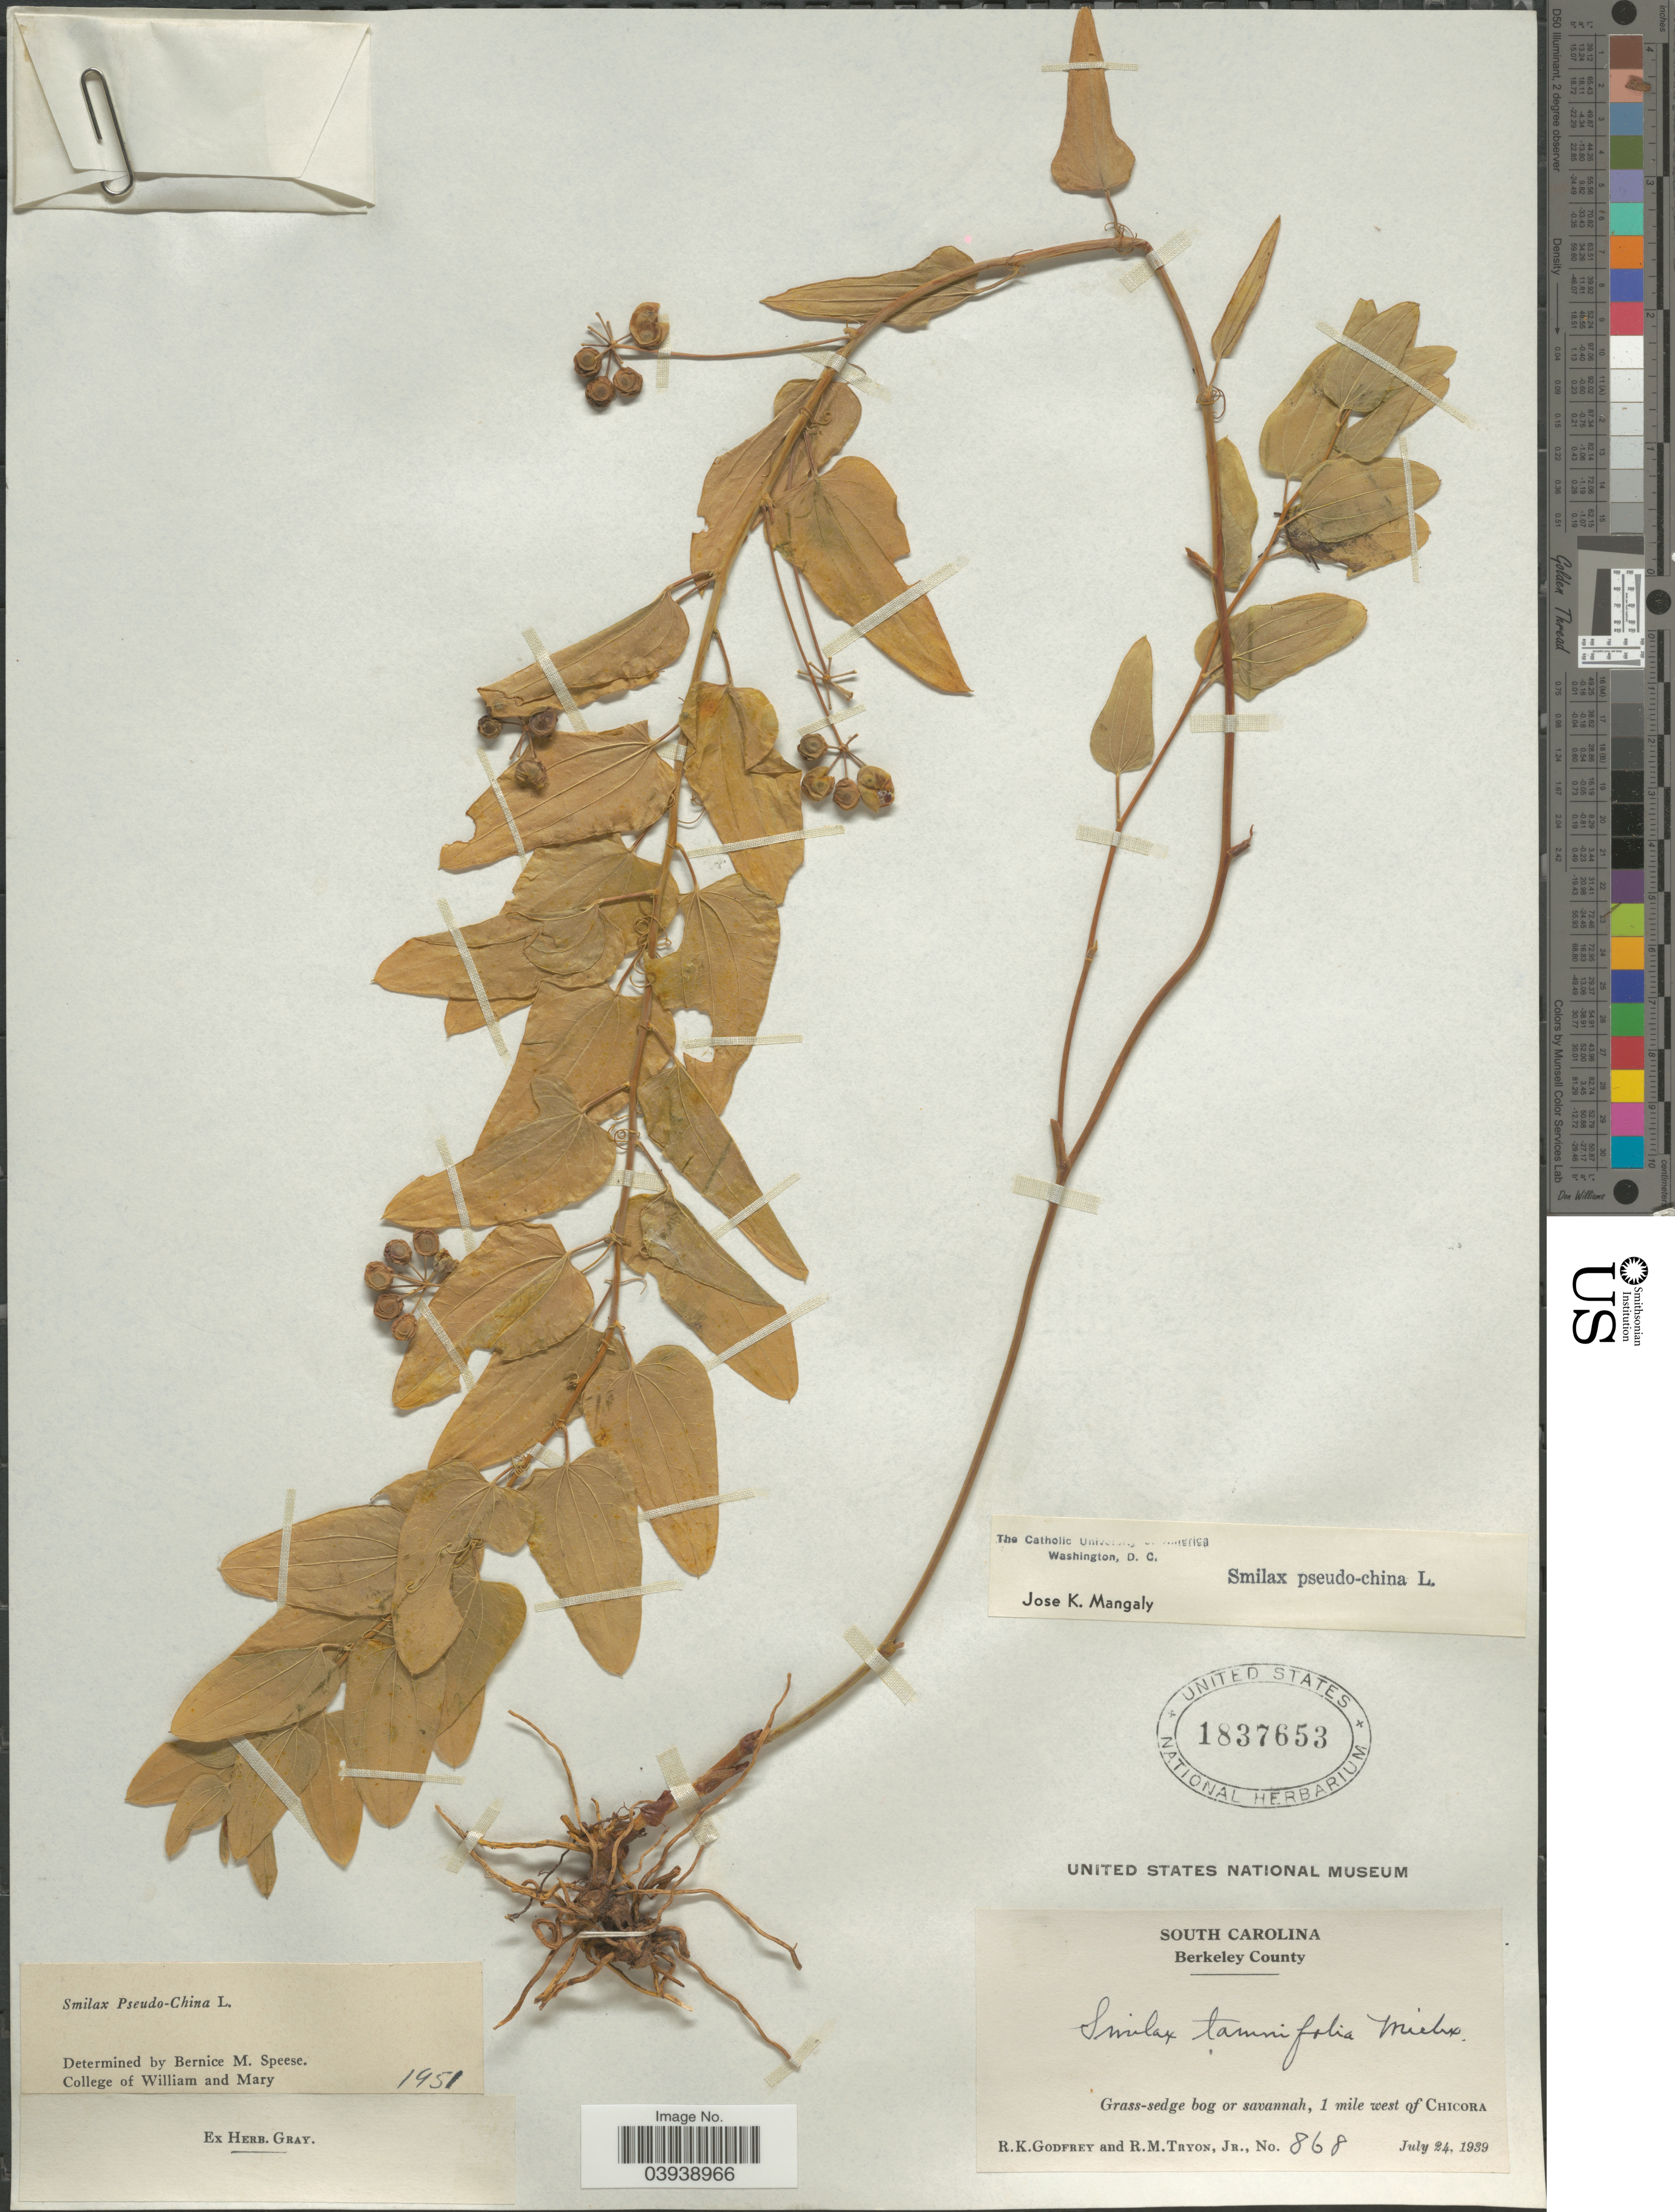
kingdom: Plantae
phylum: Tracheophyta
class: Liliopsida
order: Liliales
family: Smilacaceae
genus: Smilax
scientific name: Smilax pseudochina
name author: L.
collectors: R. K. Godfrey & R. Tryon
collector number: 868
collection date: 1939-07-24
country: United States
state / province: South Carolina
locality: Berkeley County. Grass-sedge bog or savannah, 1 mile west of Chicora.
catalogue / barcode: US 1837653